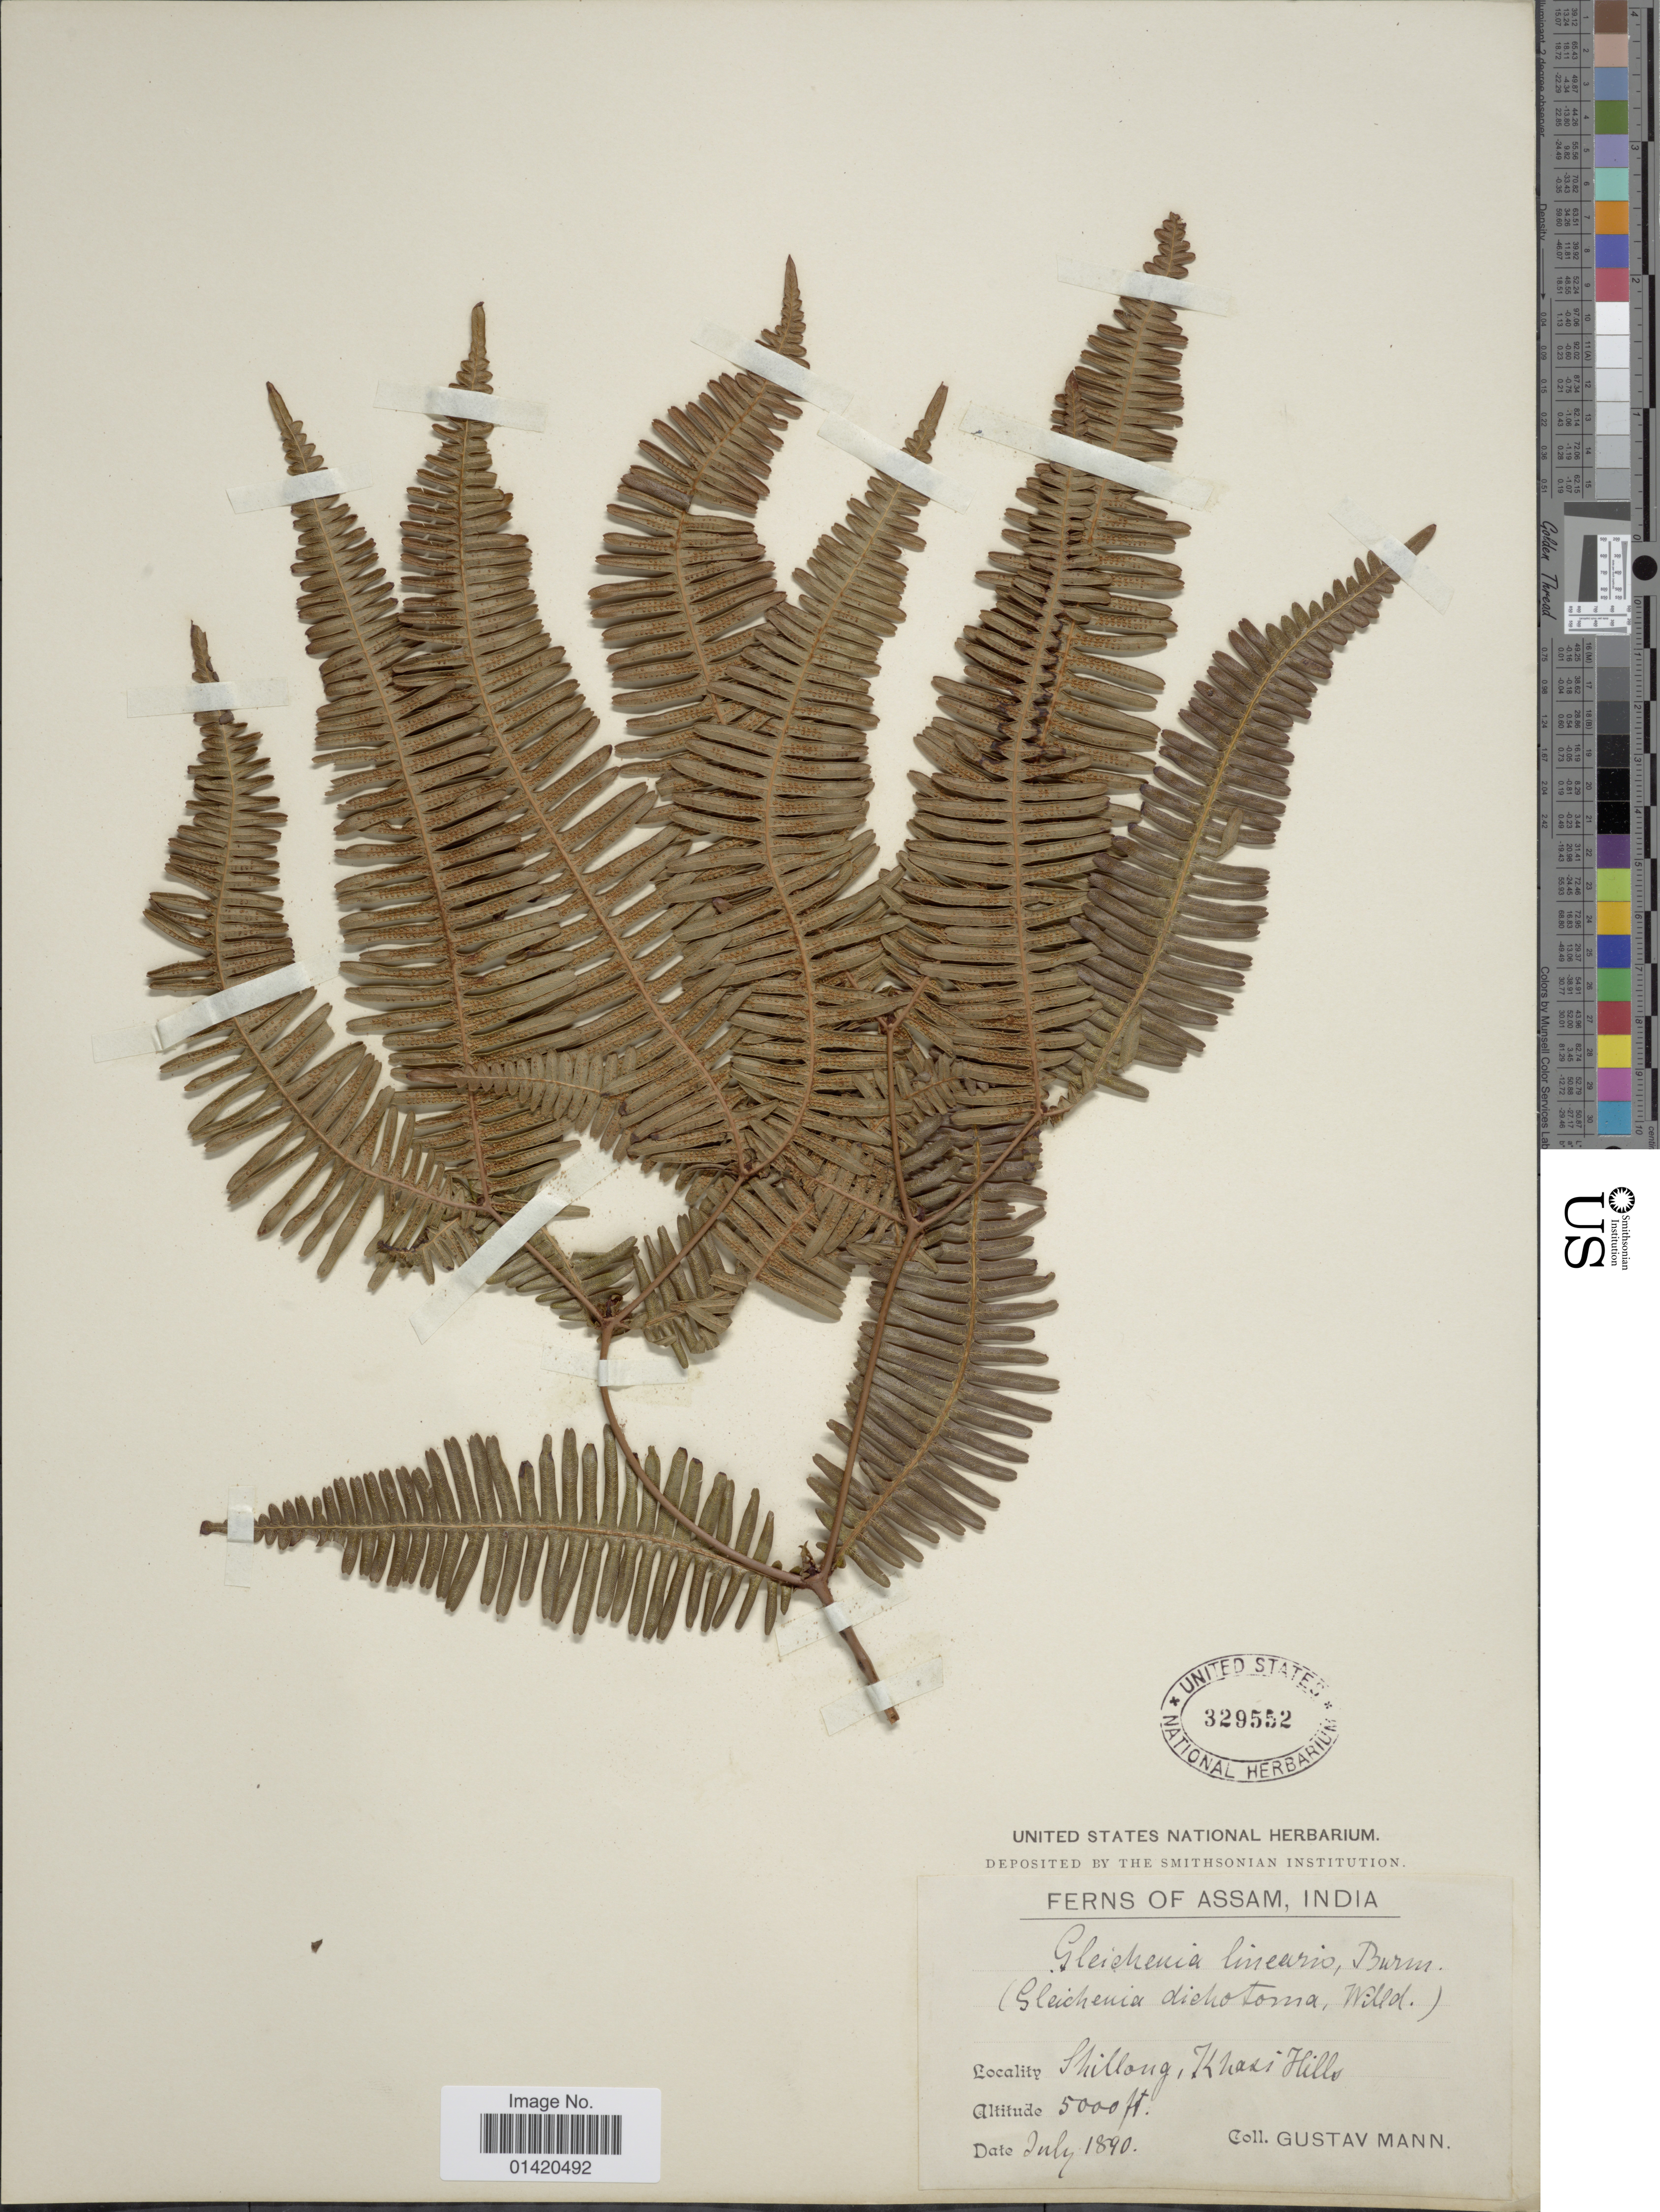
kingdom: Plantae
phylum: Tracheophyta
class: Polypodiopsida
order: Gleicheniales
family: Gleicheniaceae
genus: Dicranopteris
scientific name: Dicranopteris linearis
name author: (Burm. f.) Underw.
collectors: G. Mann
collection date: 1890-07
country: India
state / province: Meghalaya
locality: Shillong, Khasi Hills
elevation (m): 1524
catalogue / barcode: US 329552